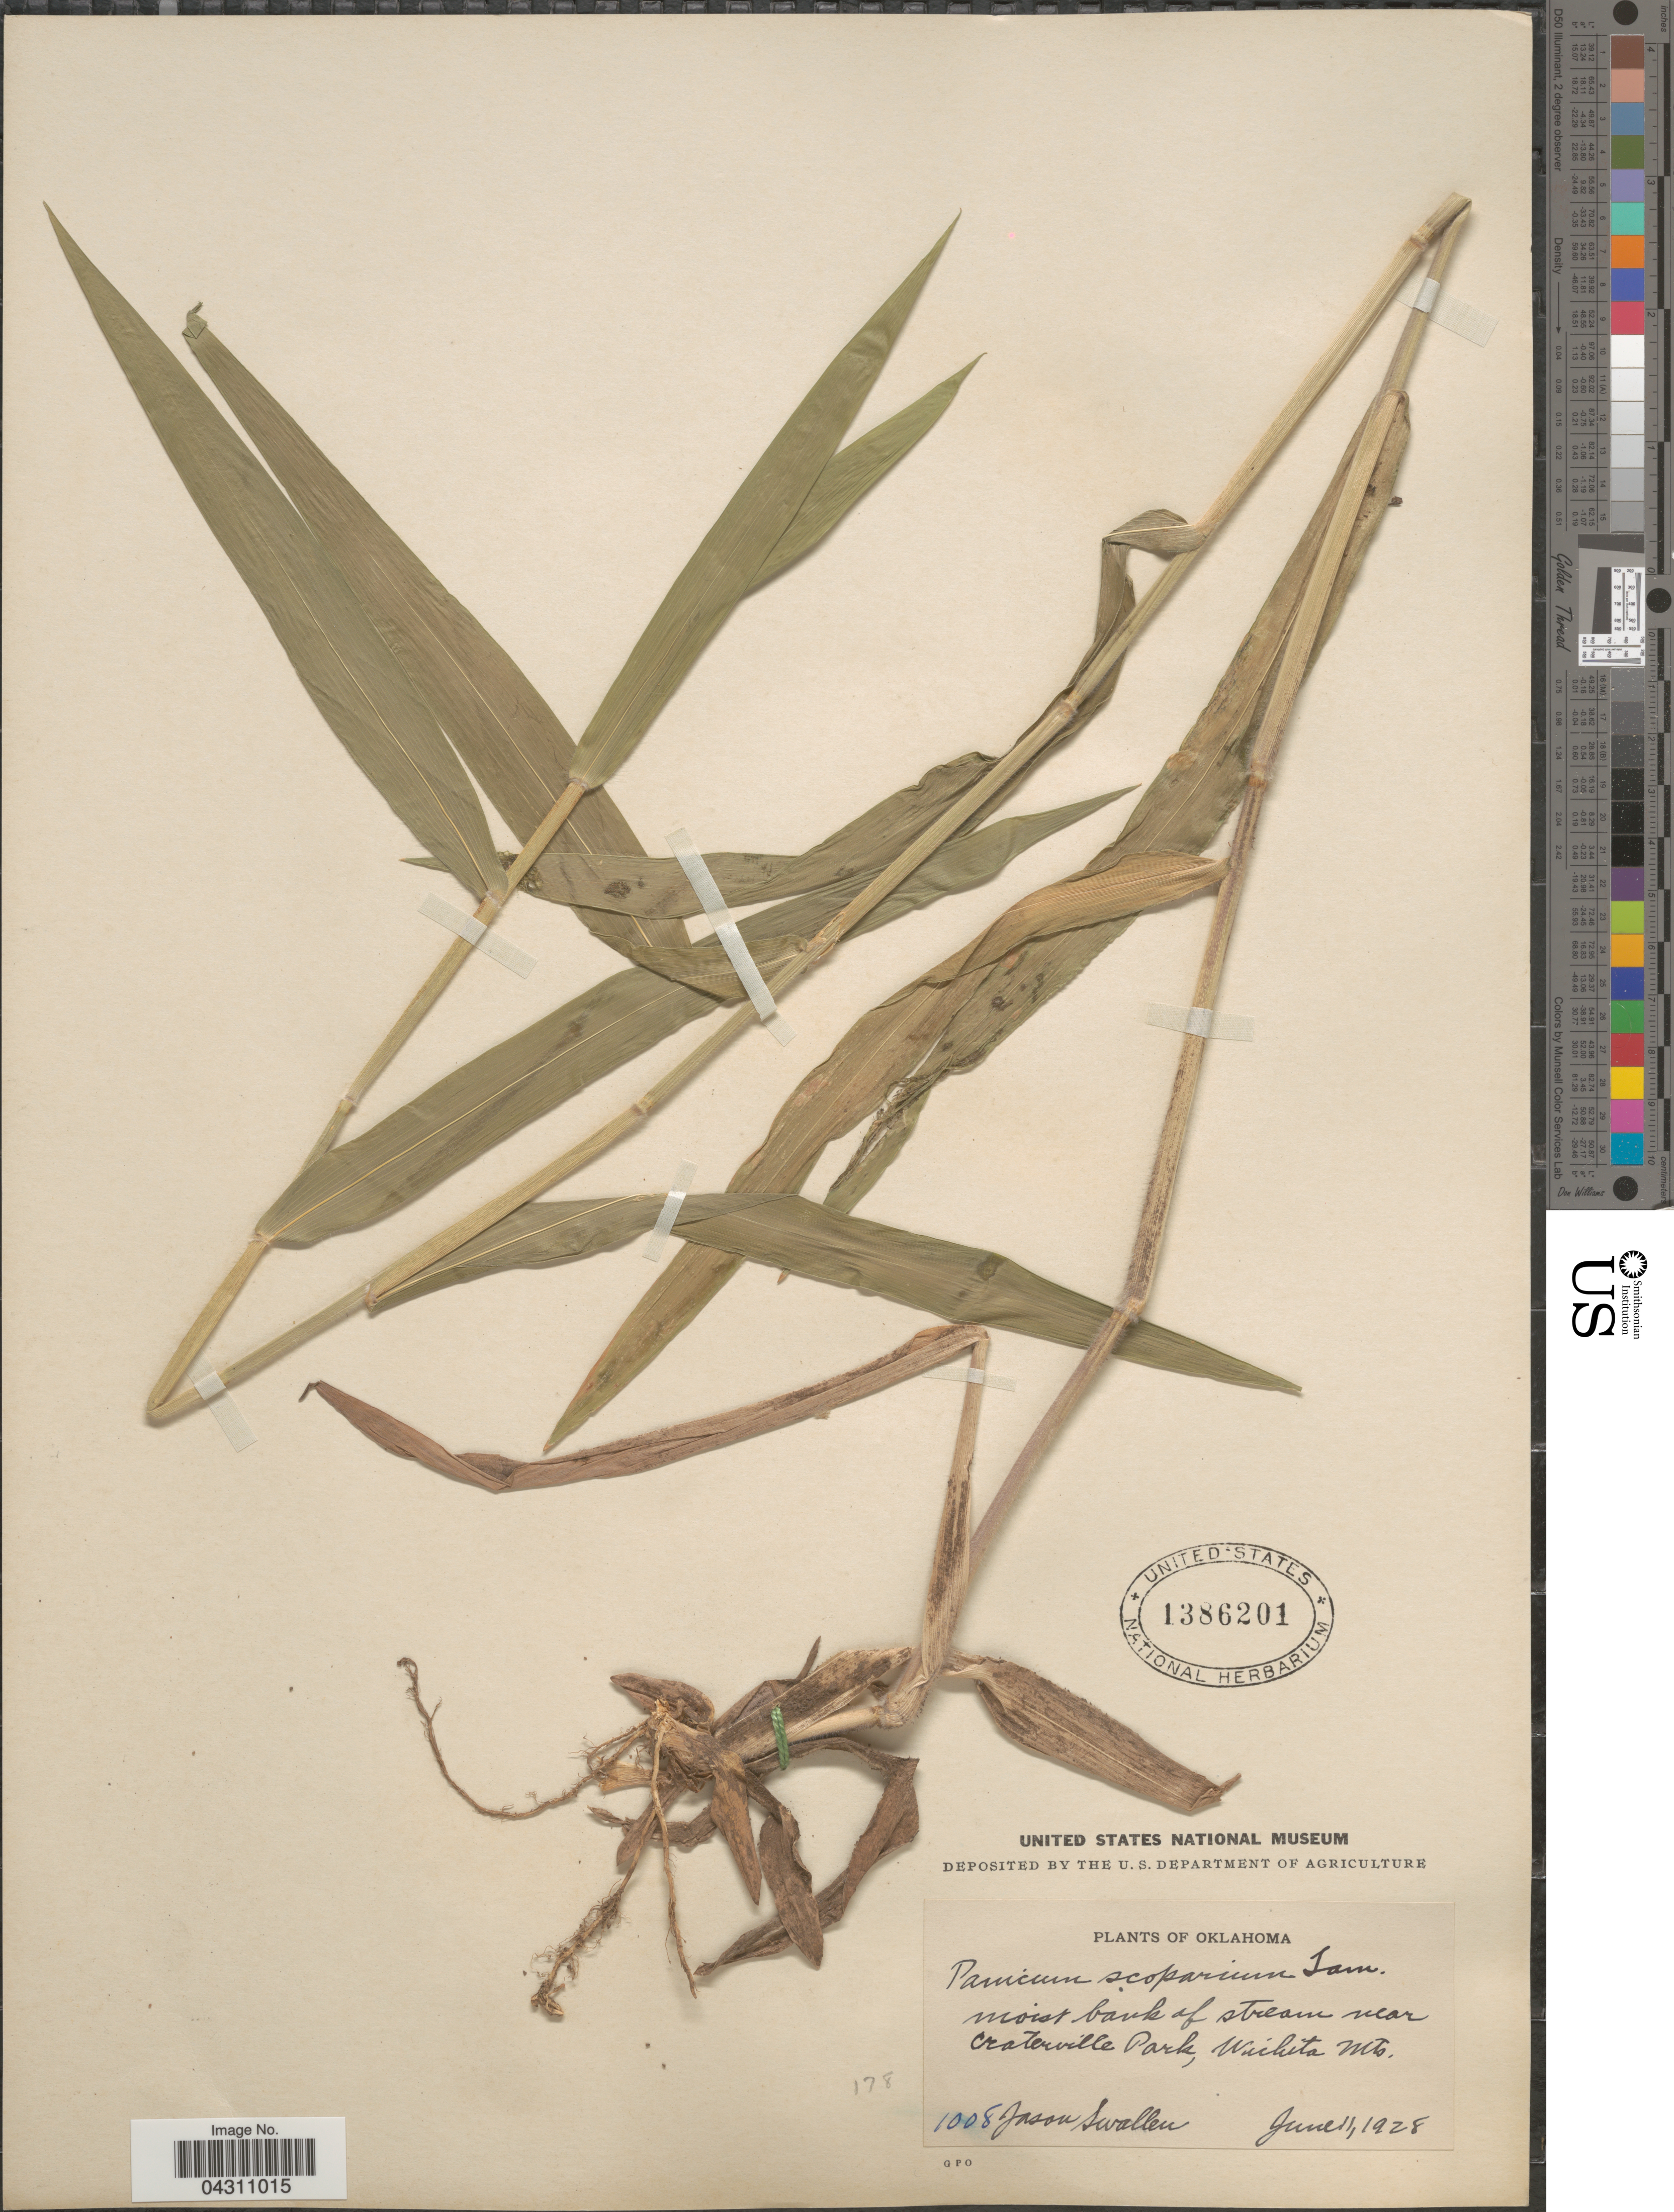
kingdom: Plantae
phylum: Tracheophyta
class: Liliopsida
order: Poales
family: Poaceae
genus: Dichanthelium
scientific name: Dichanthelium scoparium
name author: (Lam.) Gould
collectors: J. R. Swallen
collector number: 1008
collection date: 1928-06-11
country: United States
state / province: Oklahoma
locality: Moist bank of stream near Craterville Park, Wichita Mts.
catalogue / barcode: US 1386201